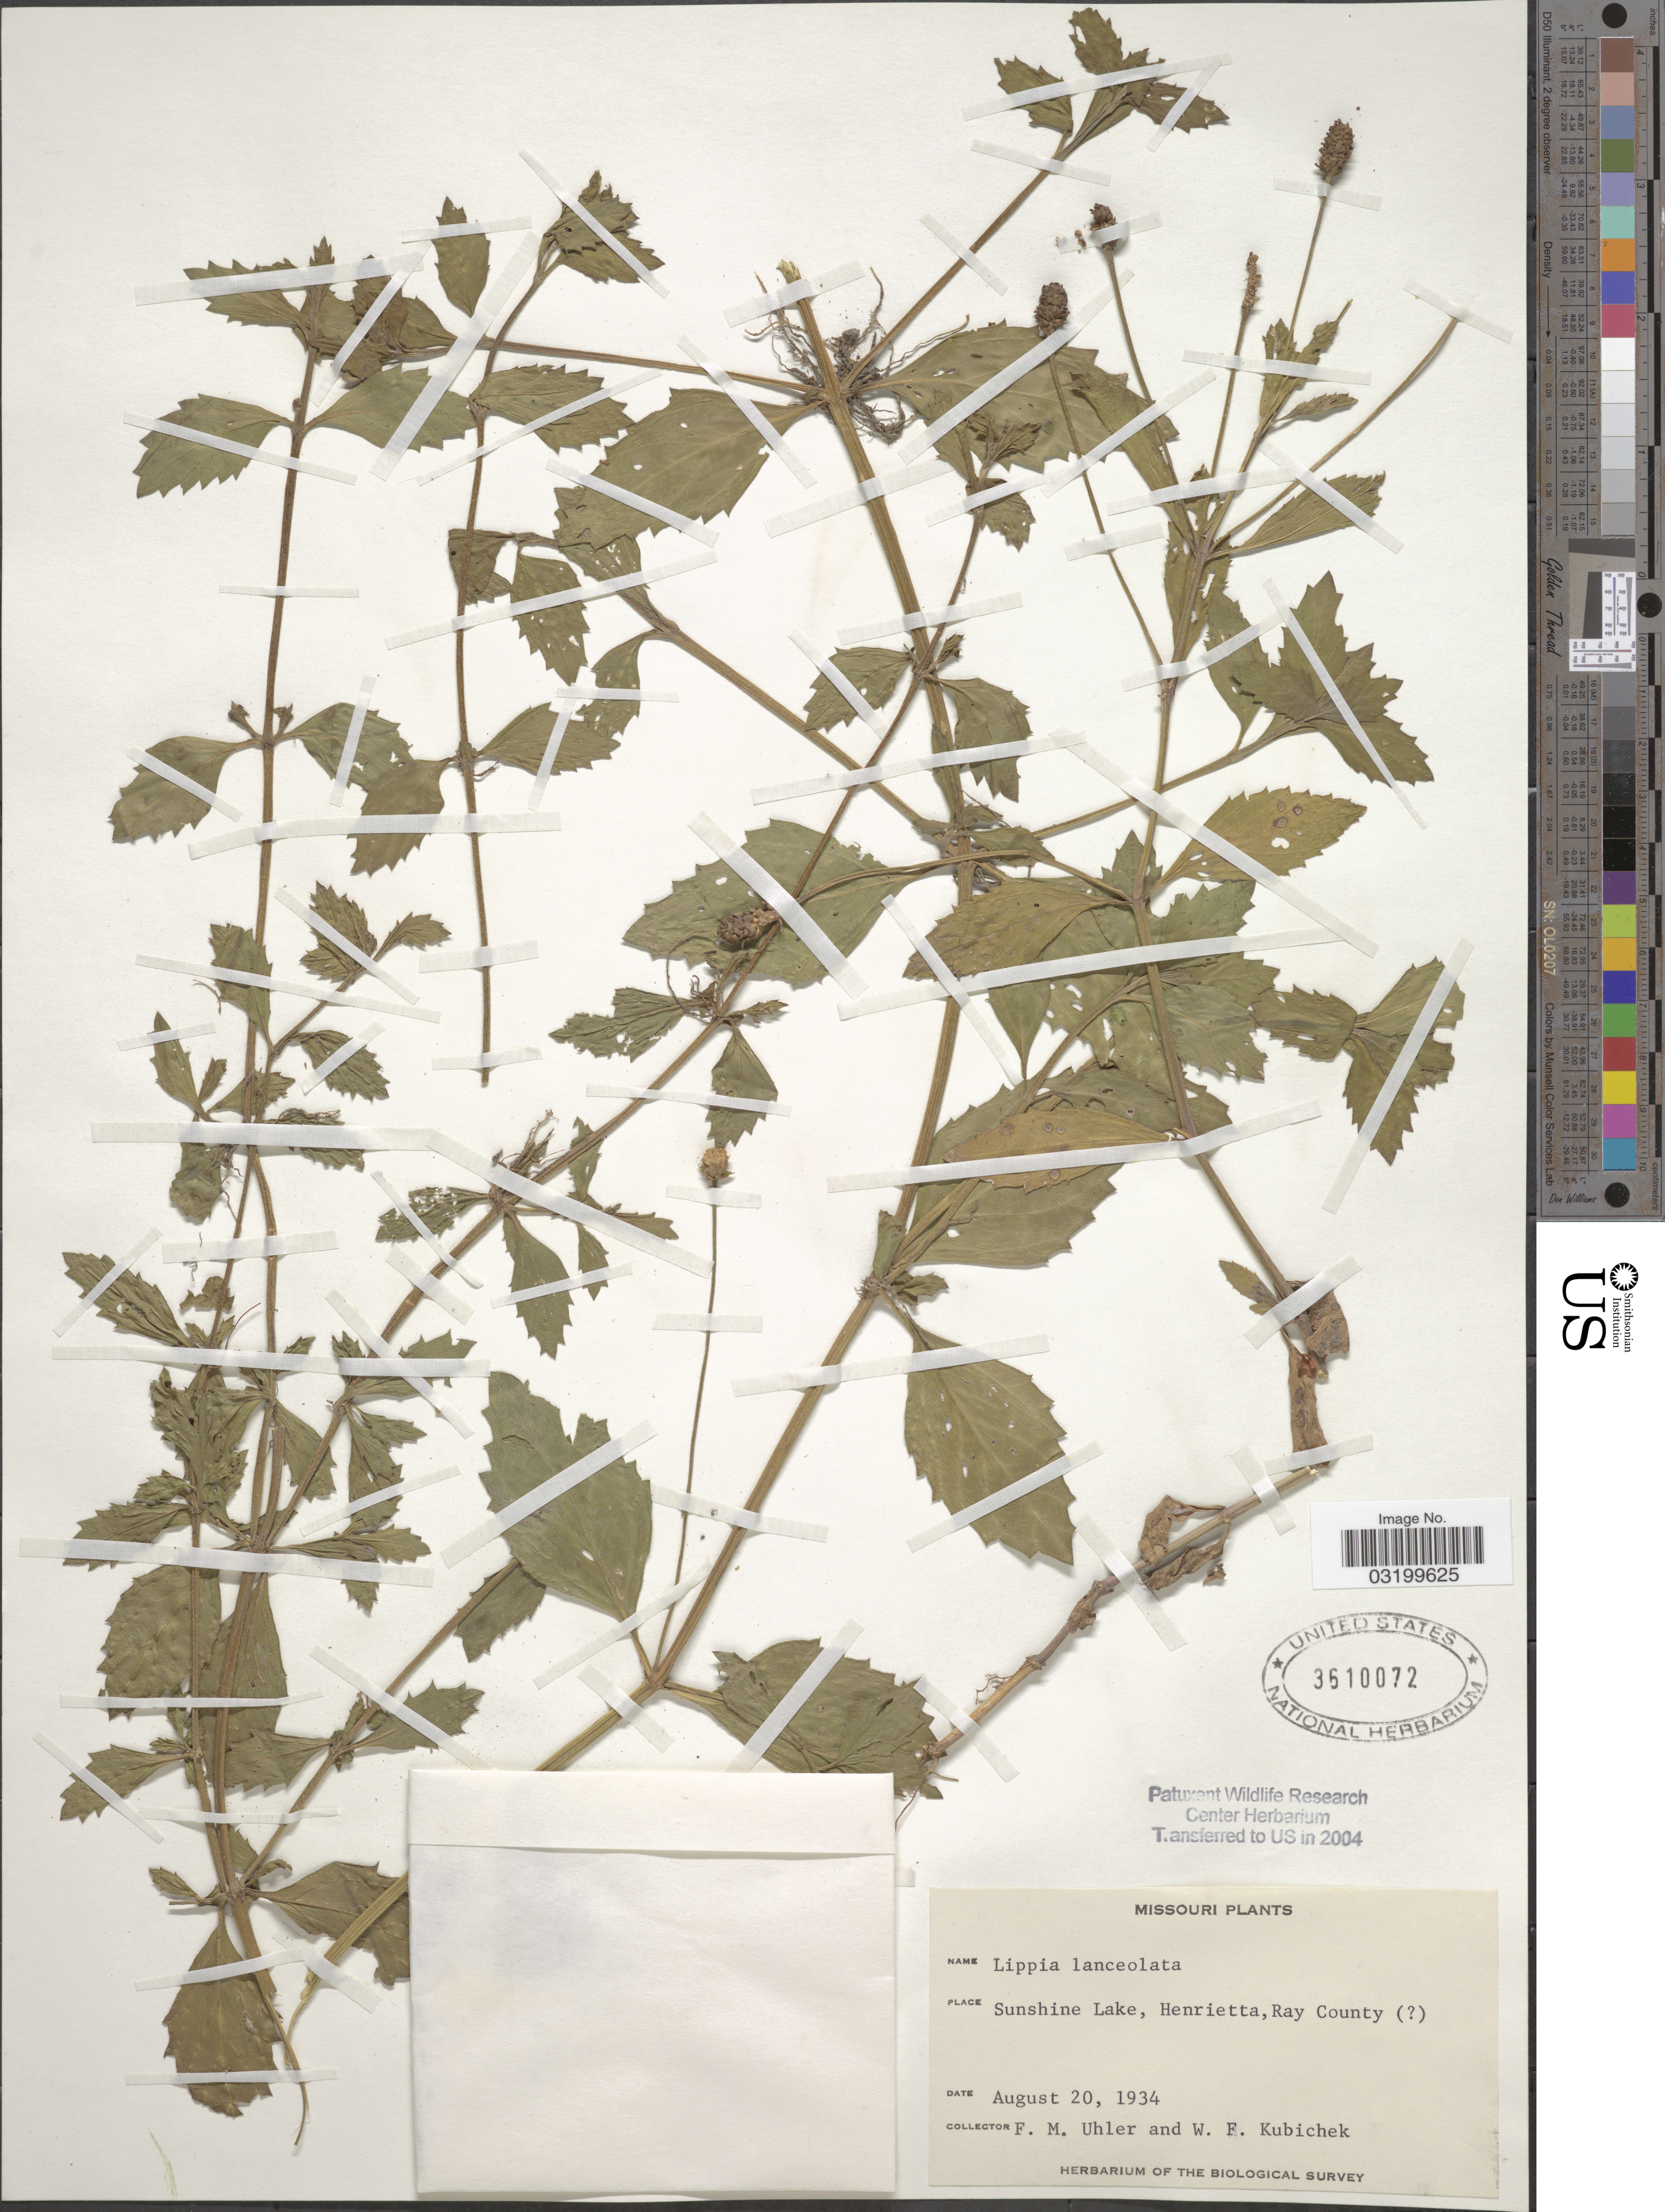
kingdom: Plantae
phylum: Tracheophyta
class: Magnoliopsida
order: Lamiales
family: Verbenaceae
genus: Phyla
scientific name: Phyla lanceolata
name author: (Michx.) Greene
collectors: F. M. Uhler & W. Kubichek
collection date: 1934-08-20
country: United States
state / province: Missouri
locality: Sunshine Lake, Henrietta, Ray County ( [unsure placement]).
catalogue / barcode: US 3610072